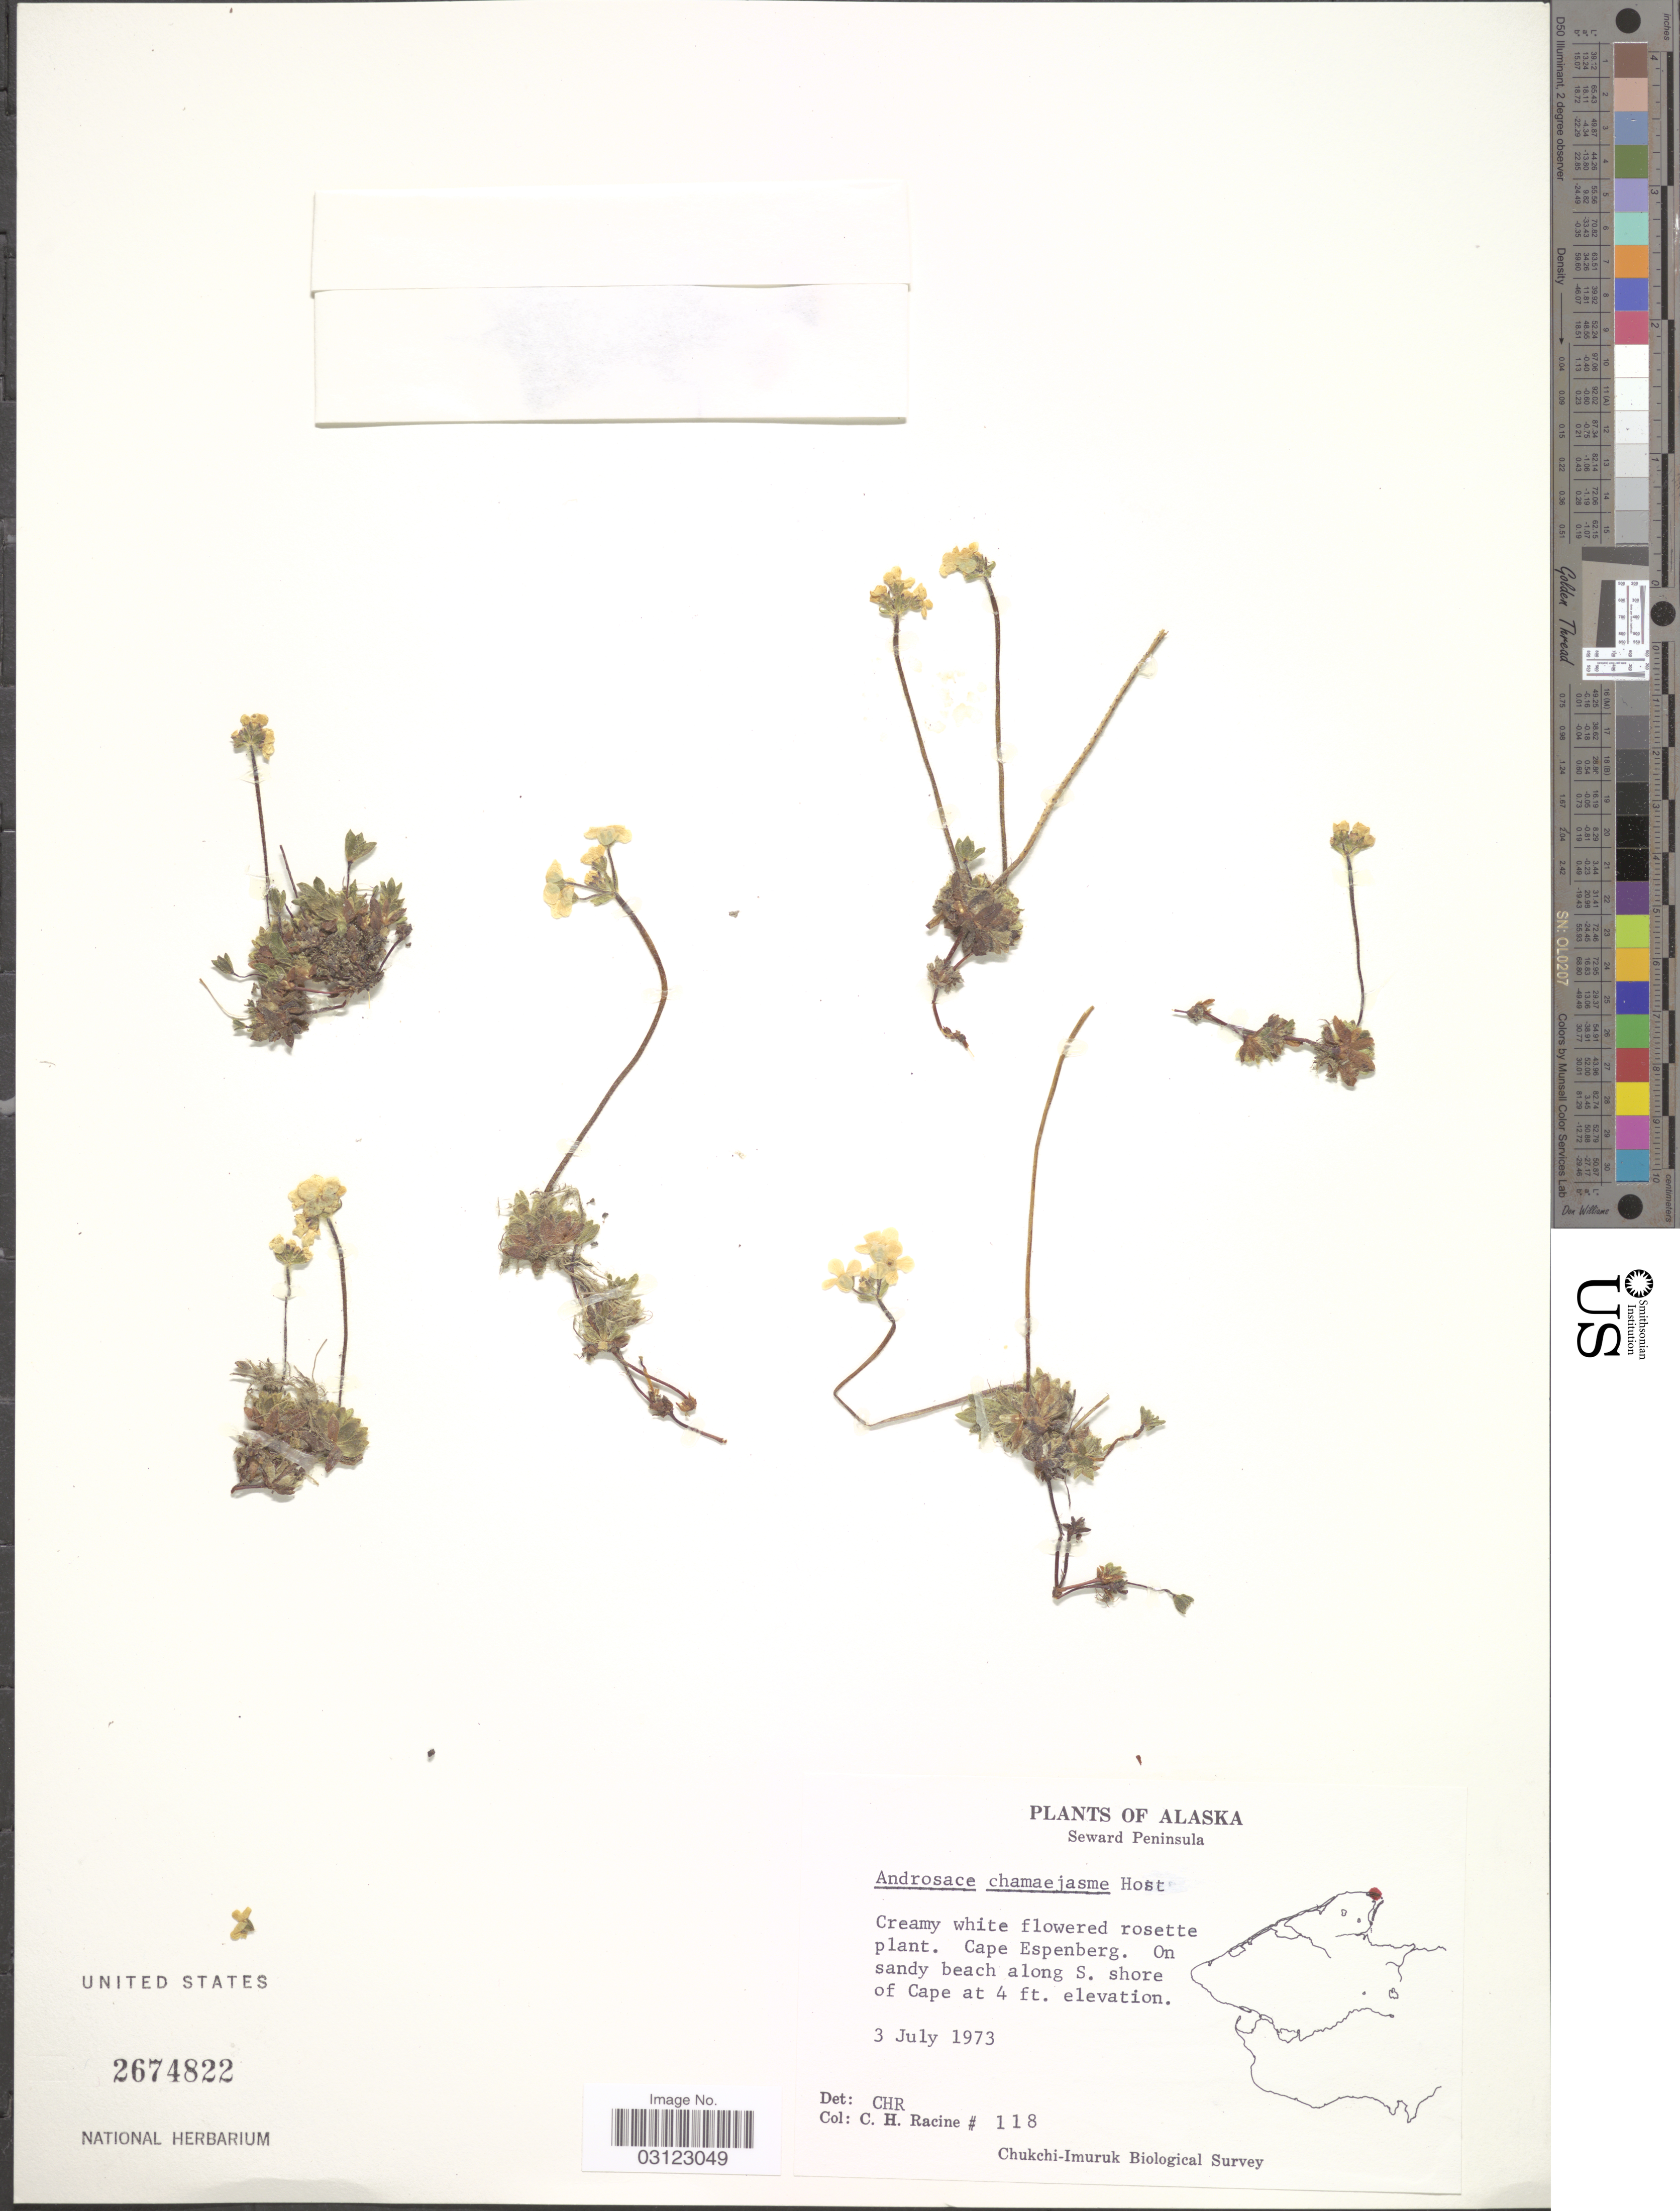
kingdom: Plantae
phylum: Tracheophyta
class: Magnoliopsida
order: Ericales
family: Primulaceae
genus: Androsace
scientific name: Androsace chamaejasme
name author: Wulfen ex Host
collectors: C. Racine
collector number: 118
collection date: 1973-07-03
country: United States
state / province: Alaska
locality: Seward Peninsula. Cape Espenberg. On sandy beach along S. shore of Cape.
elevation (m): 1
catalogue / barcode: US 2674822